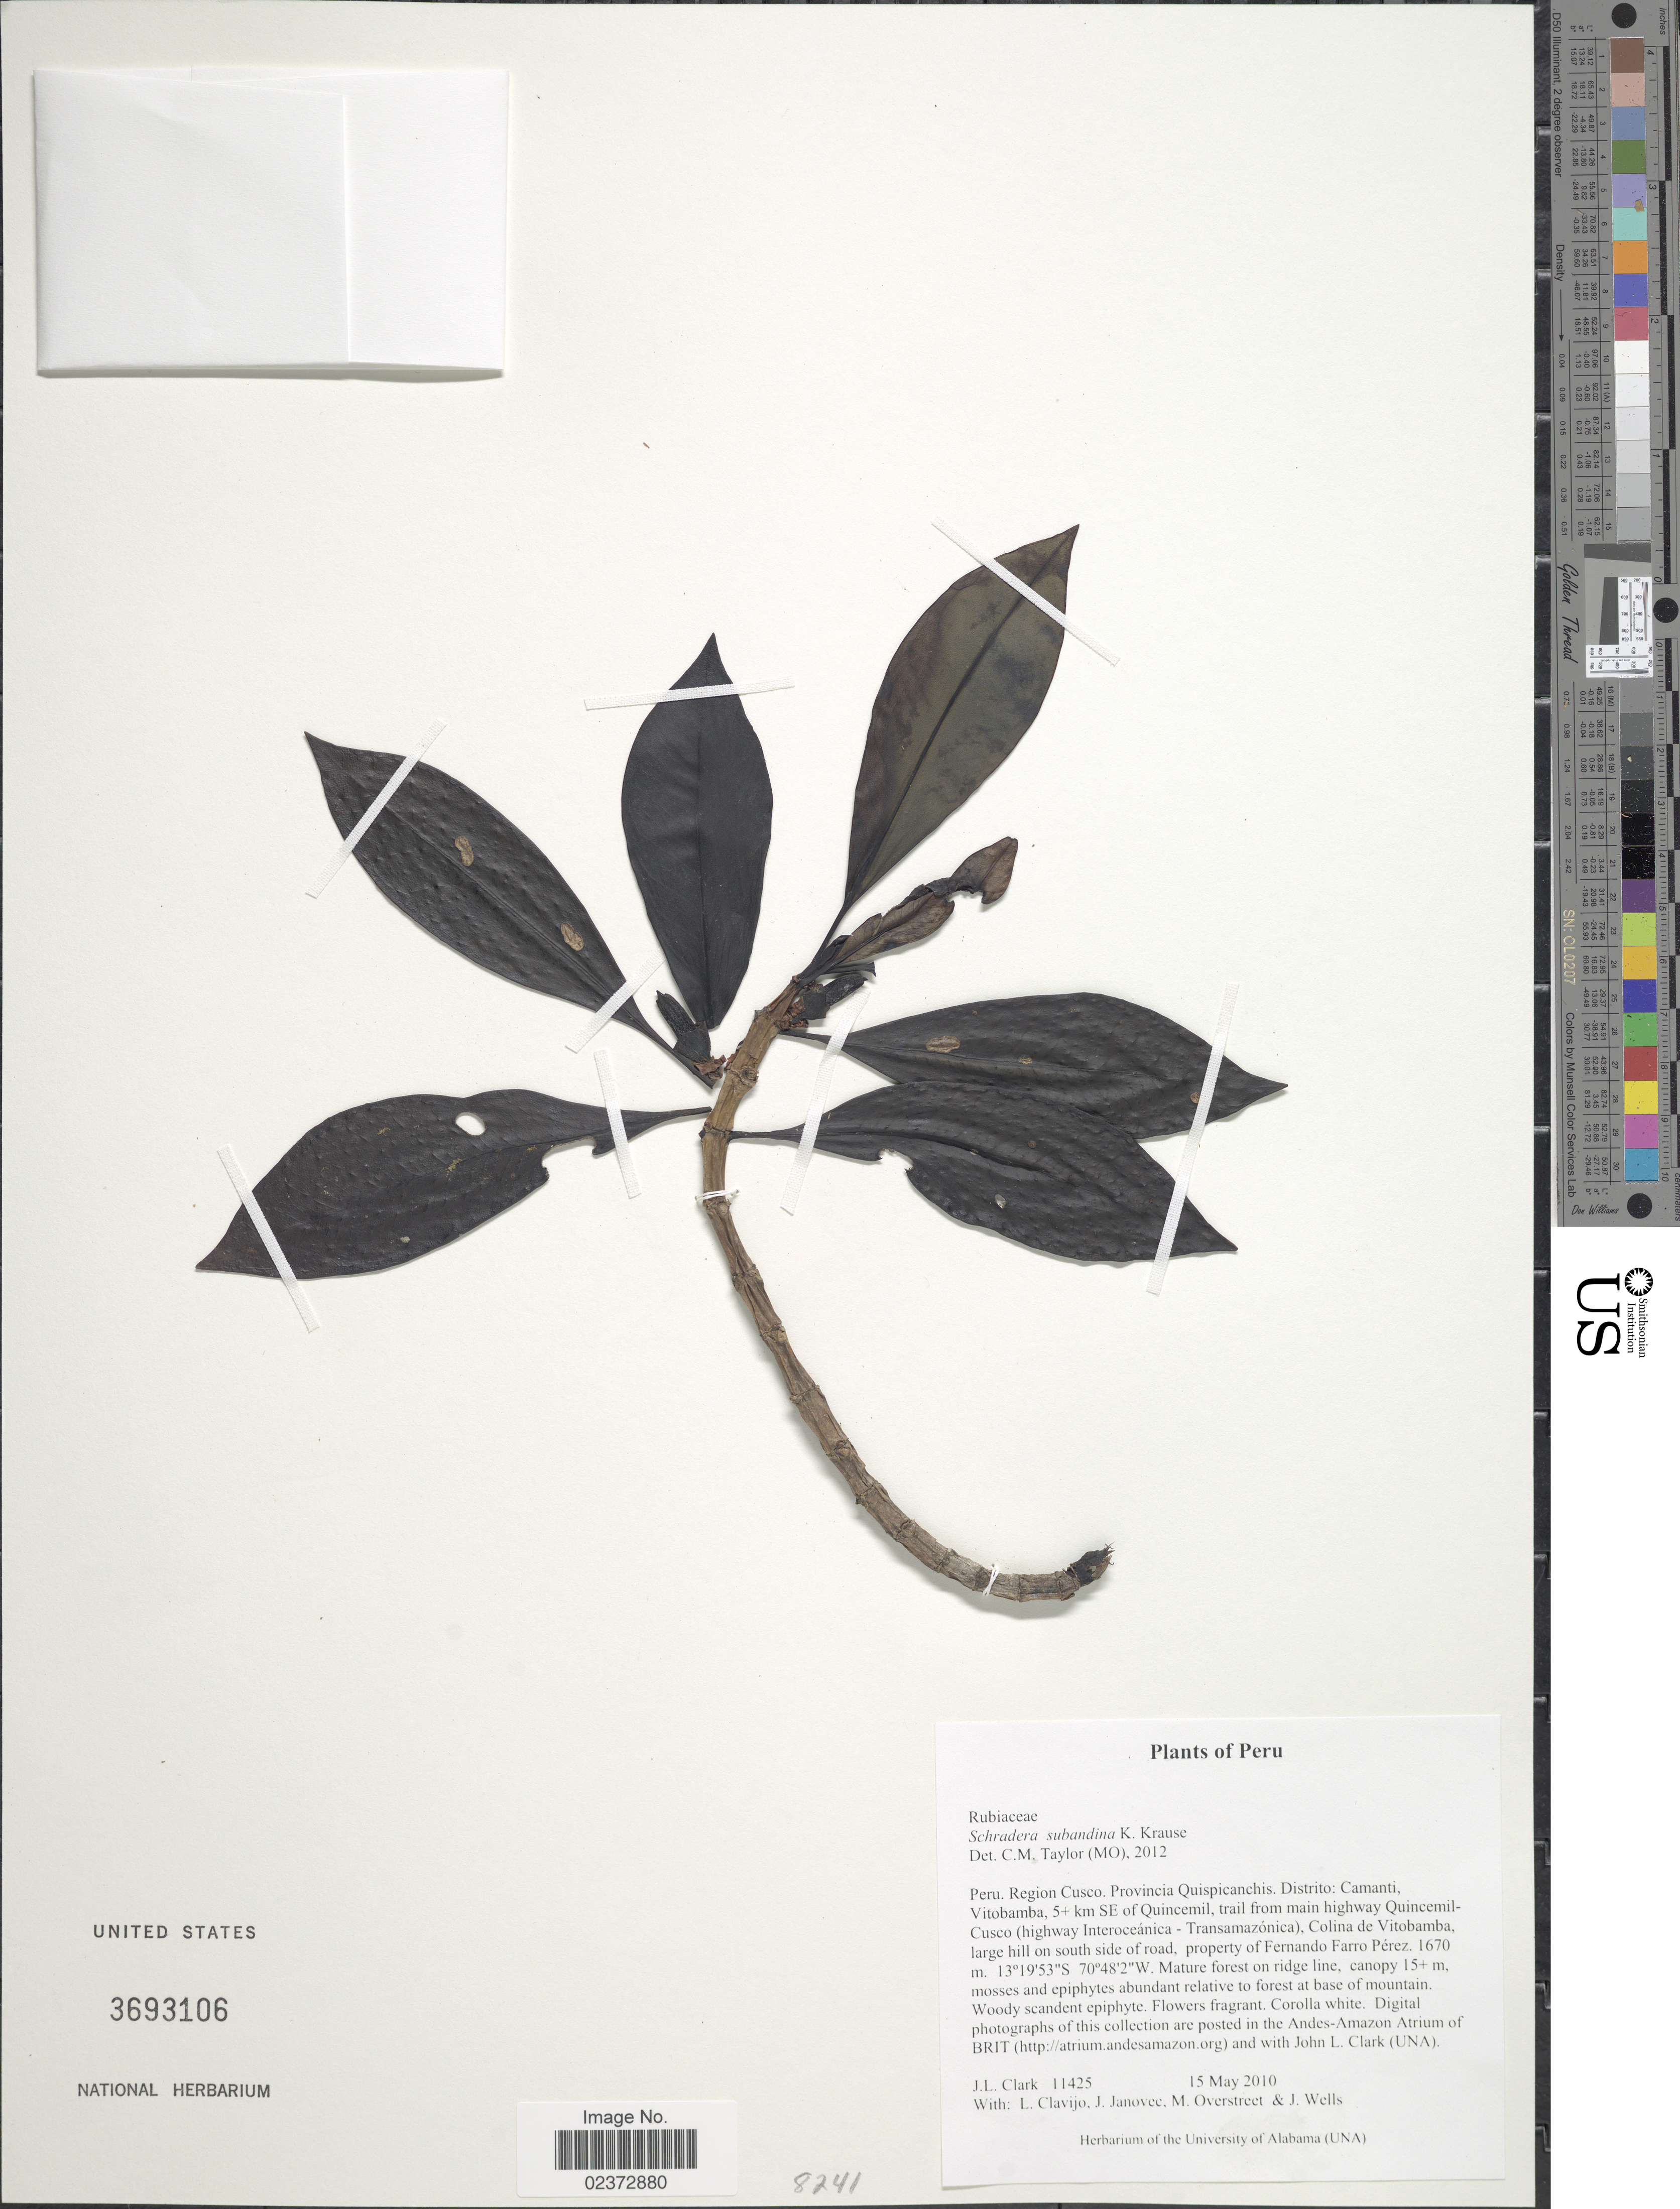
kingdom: Plantae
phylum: Tracheophyta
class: Magnoliopsida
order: Gentianales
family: Rubiaceae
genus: Schradera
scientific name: Schradera subandina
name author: K. Krause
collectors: J. L. Clark, L. Clavijo, J.P. Janovec, M. Overstreet & J. Wells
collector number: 11425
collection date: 2010-05-15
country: Peru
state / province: Cusco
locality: Region Cusco. Provincia Quispicanchis. Distrito: Camanti, Vitobamba, 5+ km SE of Quincemil, trail from main Quincemil-Cusco (highway Interoceánica - Transamazónica), Colina de Vitobamba, large hill on south side of road, property of fernando farro Pérez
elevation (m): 1670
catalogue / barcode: US 3693106